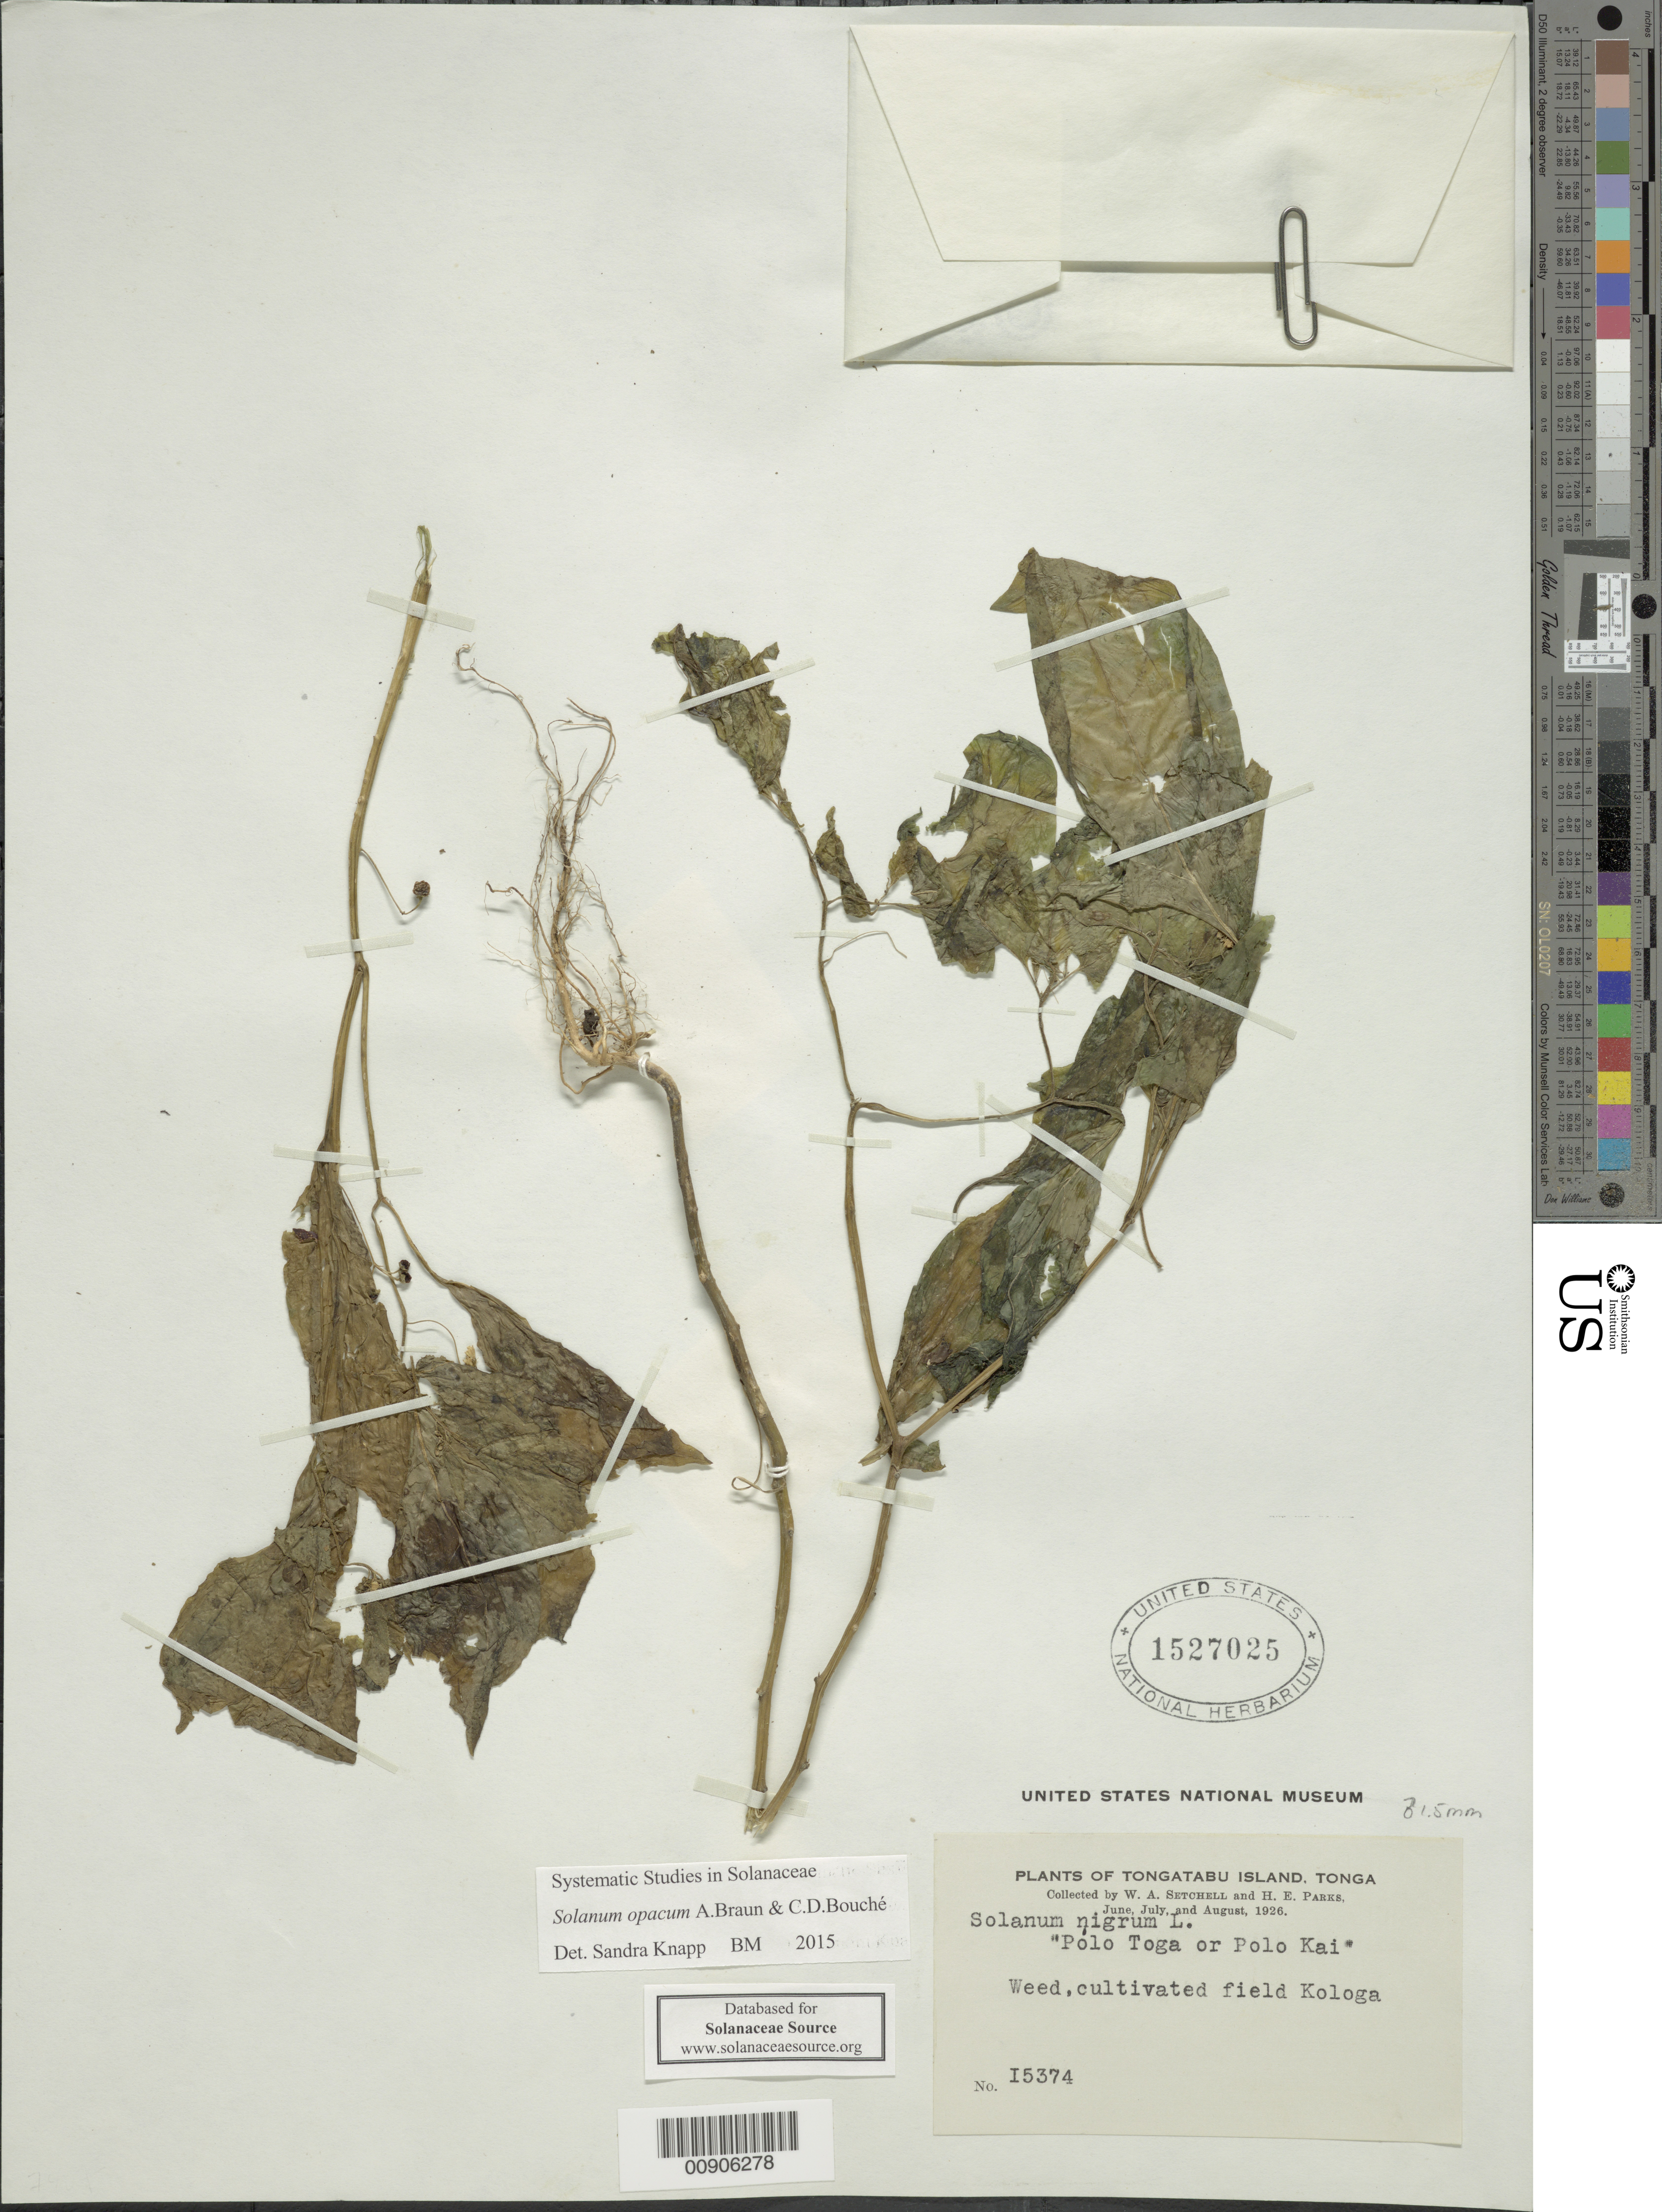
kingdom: Plantae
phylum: Tracheophyta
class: Magnoliopsida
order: Solanales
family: Solanaceae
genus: Solanum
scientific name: Solanum nigrum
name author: L.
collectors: W. Setchell & H. E. Parks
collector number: I 5374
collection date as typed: Jun 1926 to Aug 1926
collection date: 1926-06/1926-08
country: Tonga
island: Tongatapu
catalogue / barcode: US 1527025